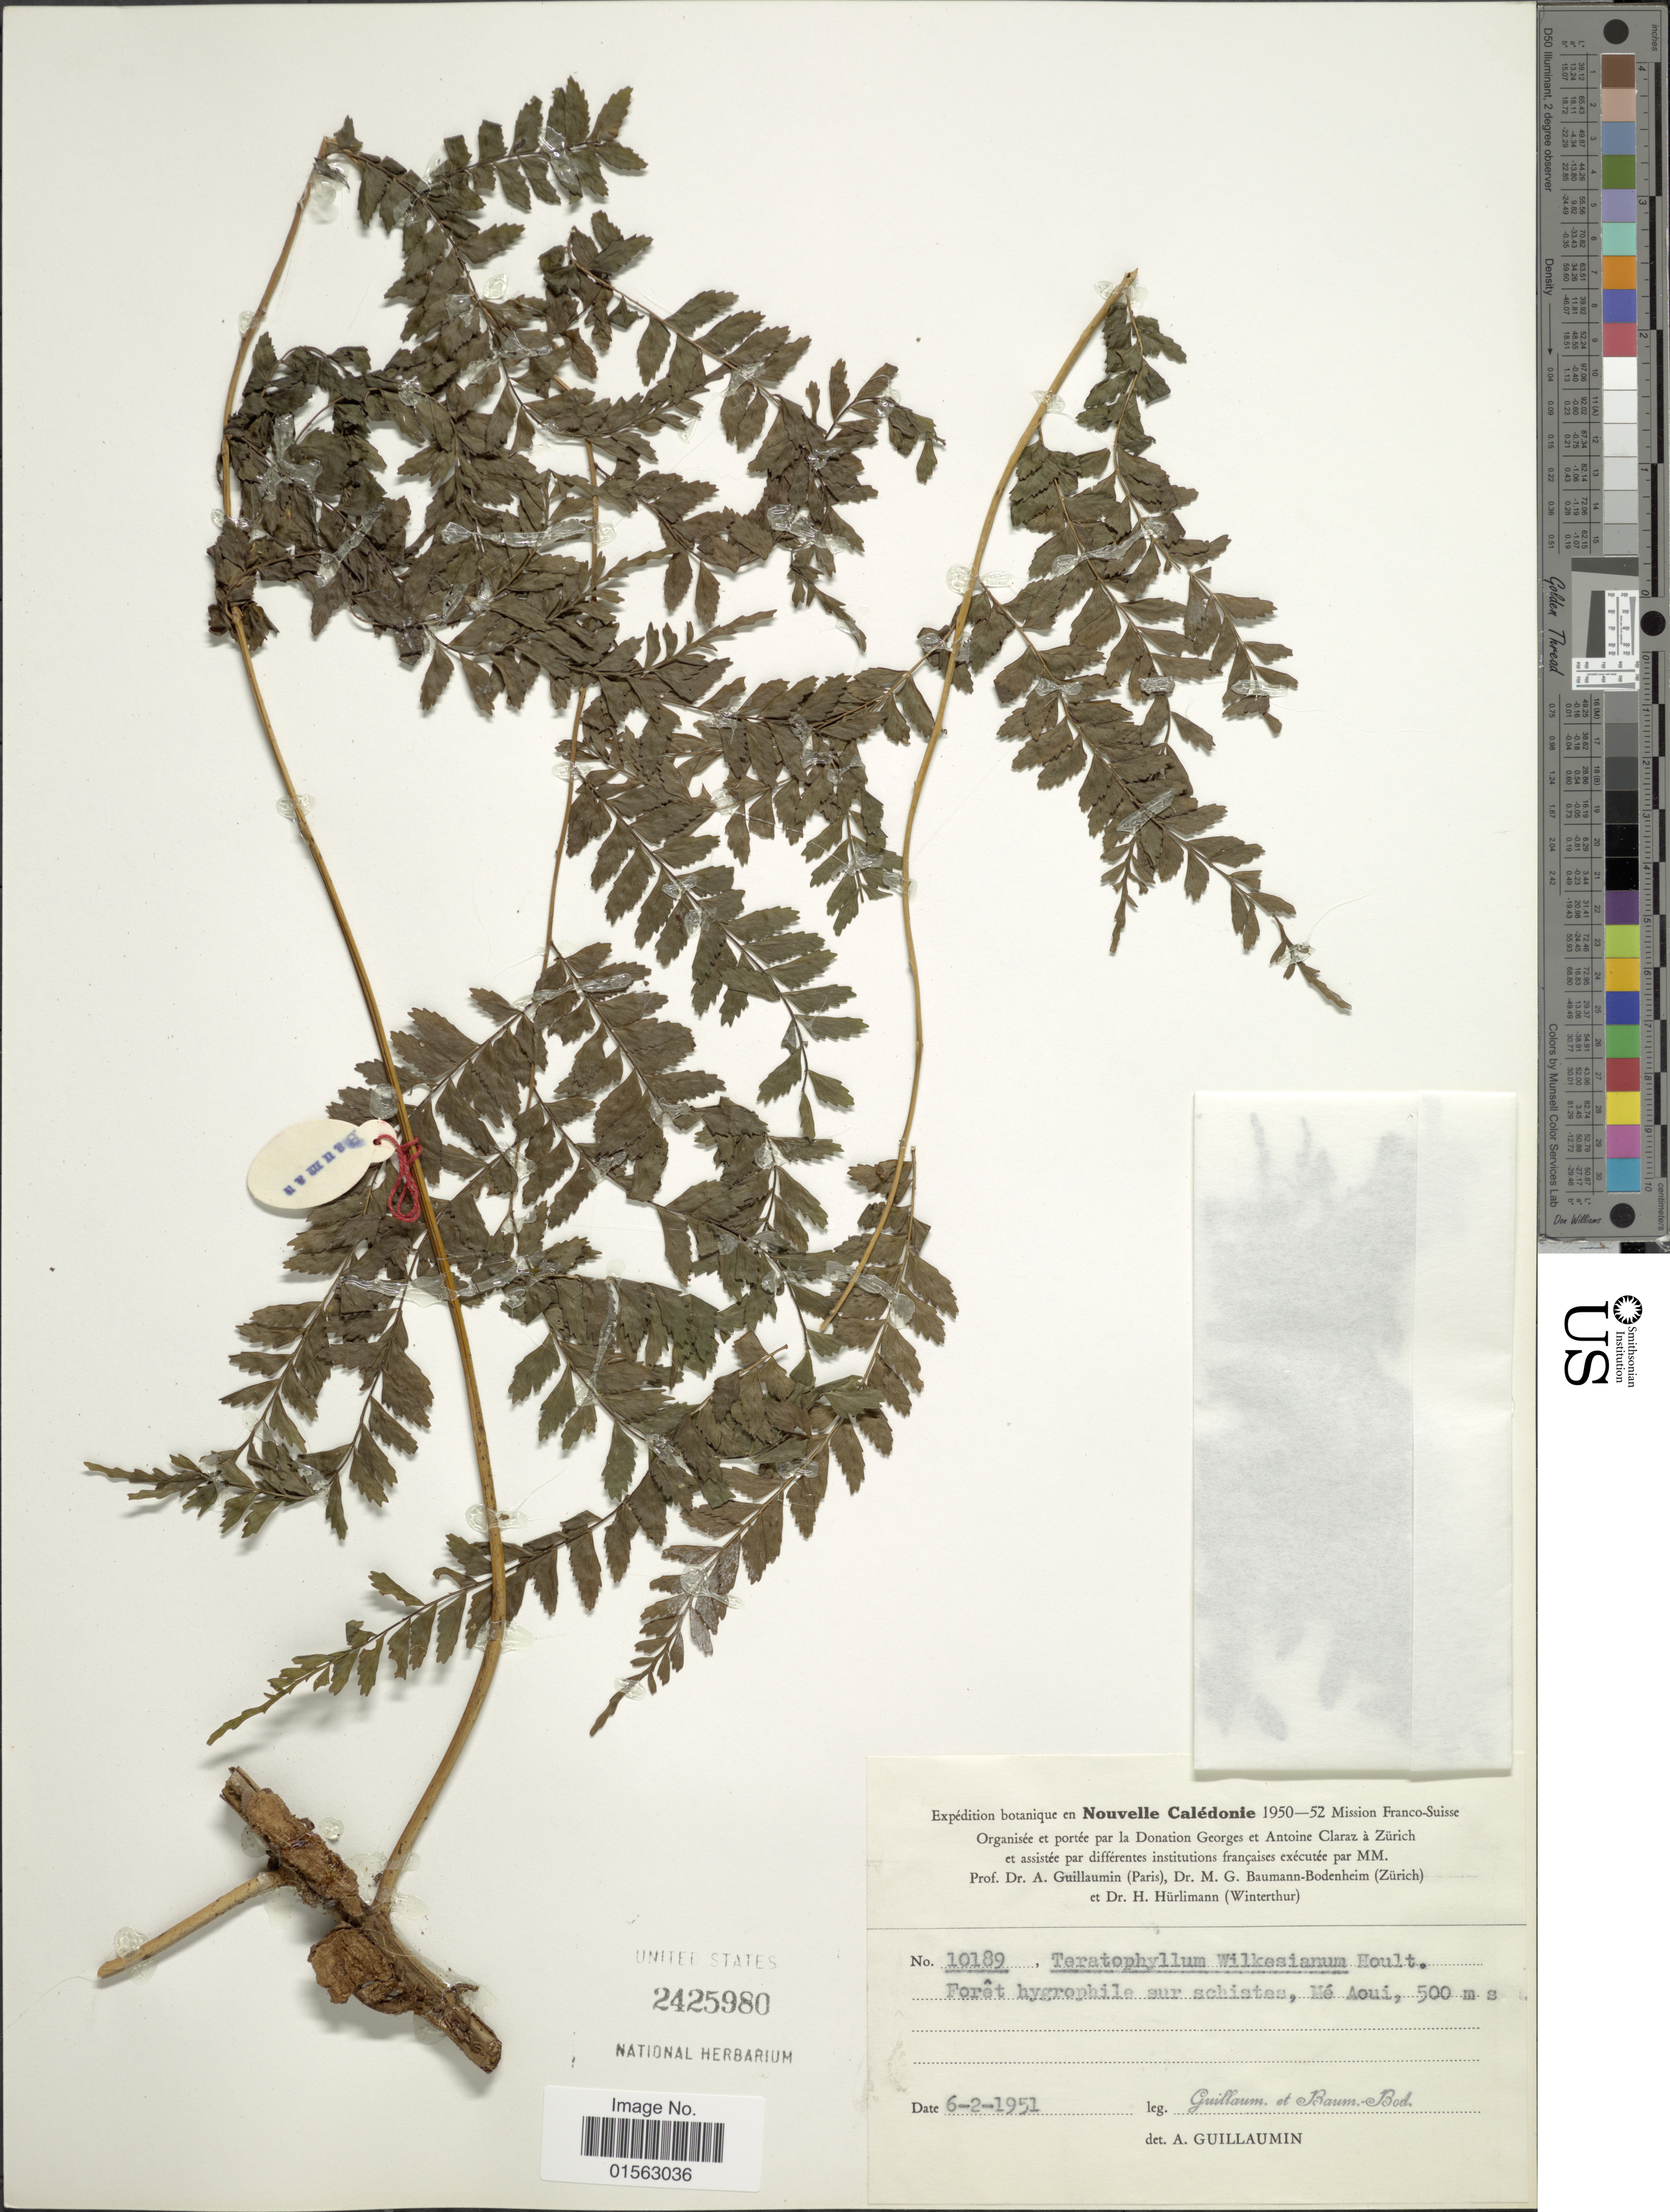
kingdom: Plantae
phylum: Tracheophyta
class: Polypodiopsida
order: Polypodiales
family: Dryopteridaceae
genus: Teratophyllum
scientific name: Teratophyllum wilkesianum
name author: (Brack.) Holttum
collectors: A. Guillaumin & M. G. Baumann-Bodenheim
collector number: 10189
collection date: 1951-02-06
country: New Caledonia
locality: Forêt hygrophile sur schites, Mé Aoui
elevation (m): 500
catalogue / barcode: US 2425980